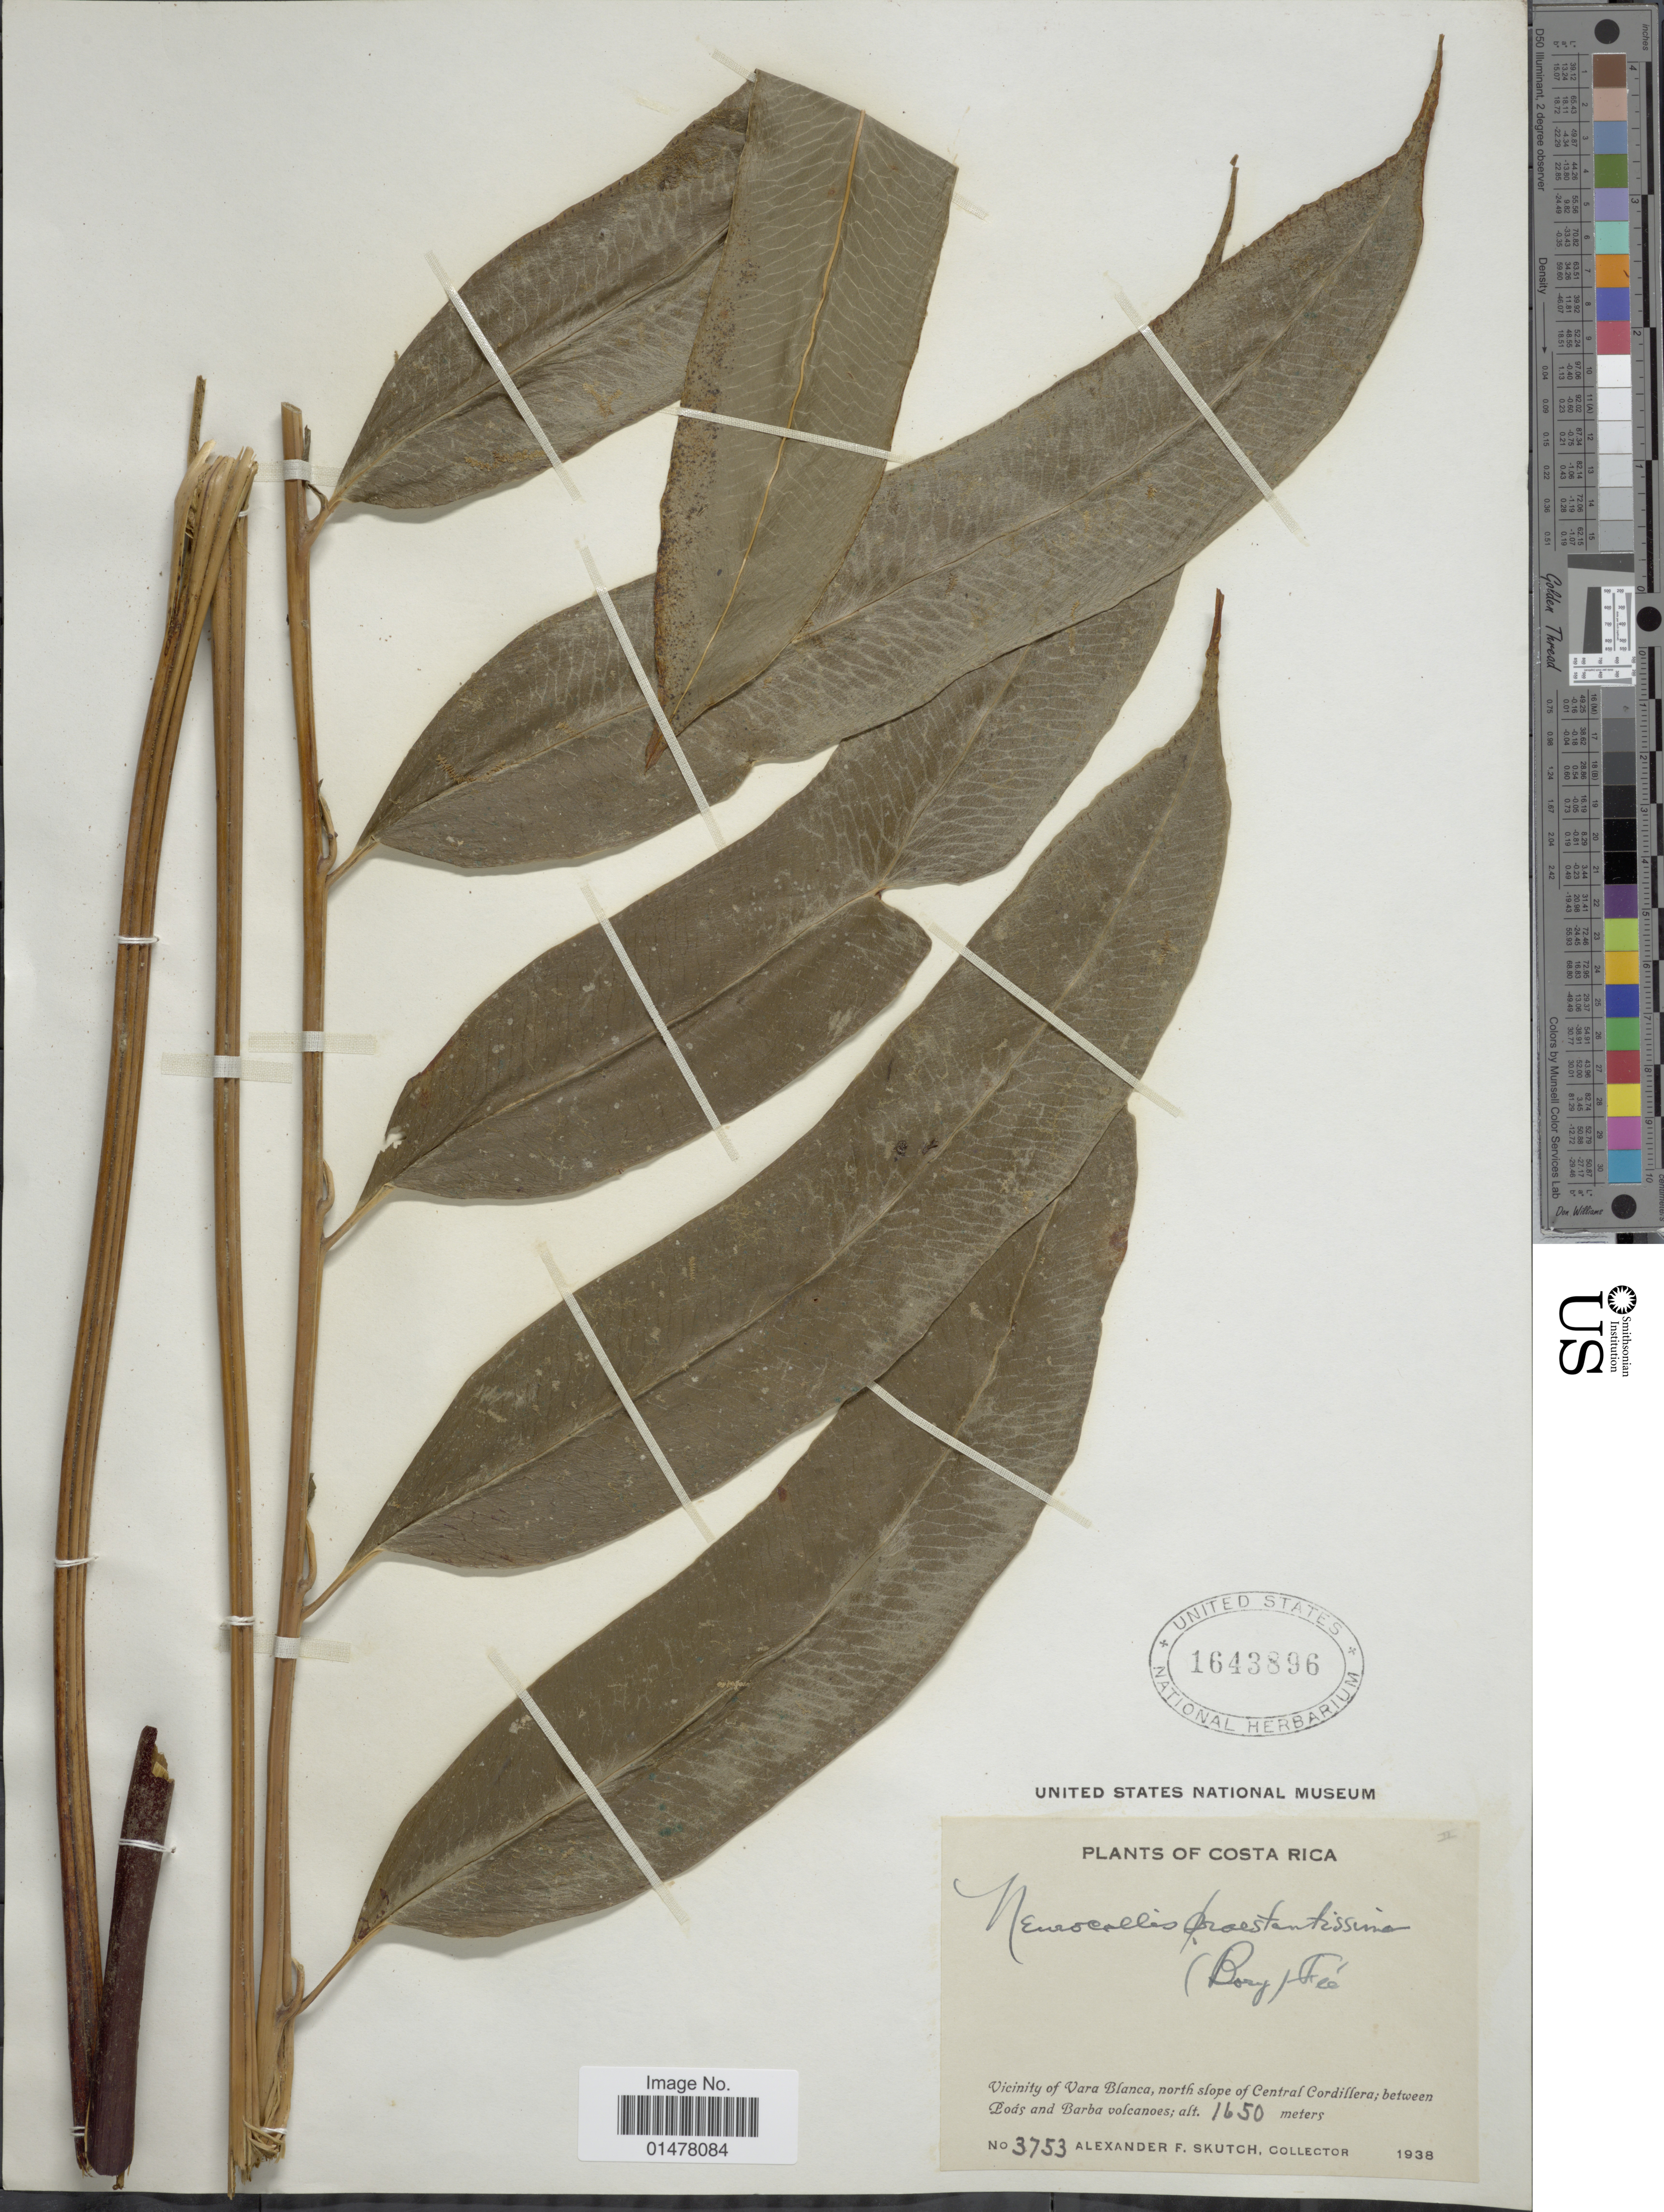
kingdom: Plantae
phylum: Tracheophyta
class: Polypodiopsida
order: Polypodiales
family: Pteridaceae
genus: Pteris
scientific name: Pteris praestantissima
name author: (Bory ex Fée) Christenh.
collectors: A. F. Skutch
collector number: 3753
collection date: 1938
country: Costa Rica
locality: Plants of Costa Rica, Vicinity of Vara Blance, north slope of Central Cordillera; between Pods and Barba volcanoes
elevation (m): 1650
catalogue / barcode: US 1643896